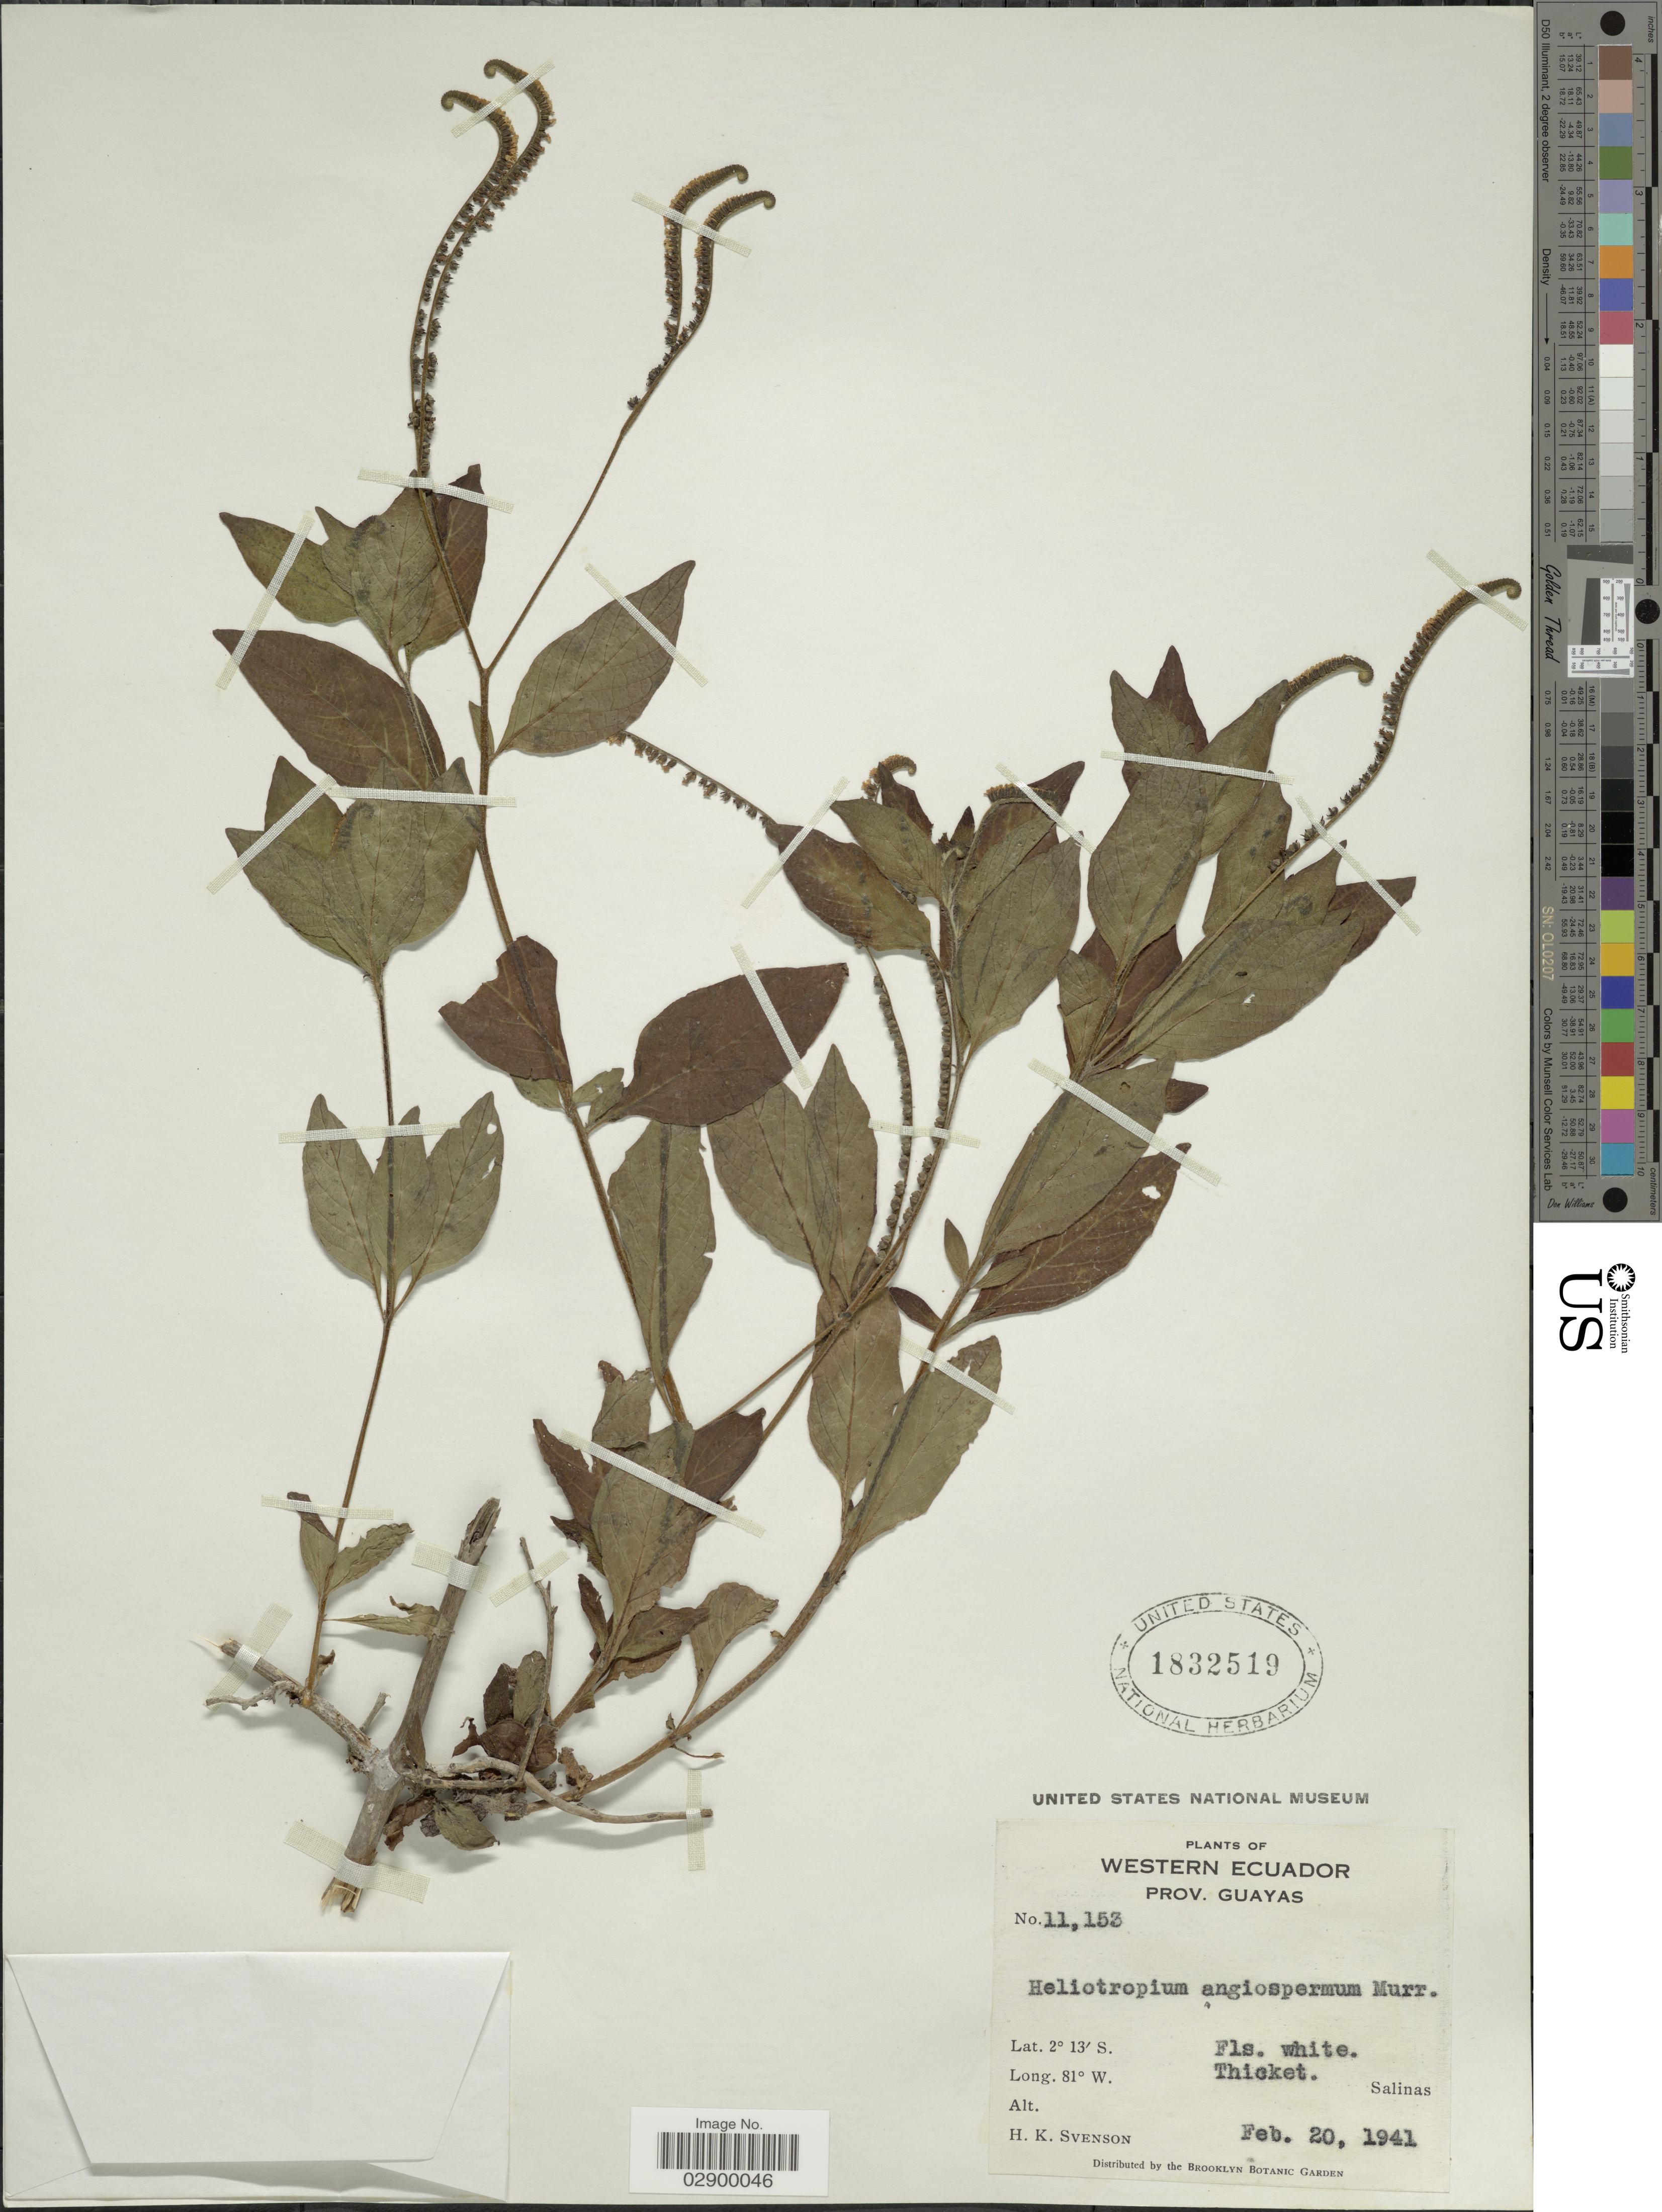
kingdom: Plantae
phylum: Tracheophyta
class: Magnoliopsida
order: Boraginales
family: Heliotropiaceae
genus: Heliotropium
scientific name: Heliotropium angiospermum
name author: Murray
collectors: H. K. Svenson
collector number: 11153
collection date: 1941-02-20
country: Ecuador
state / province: Guayas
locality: Western Ecuador. Salinas.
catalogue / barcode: US 1832519